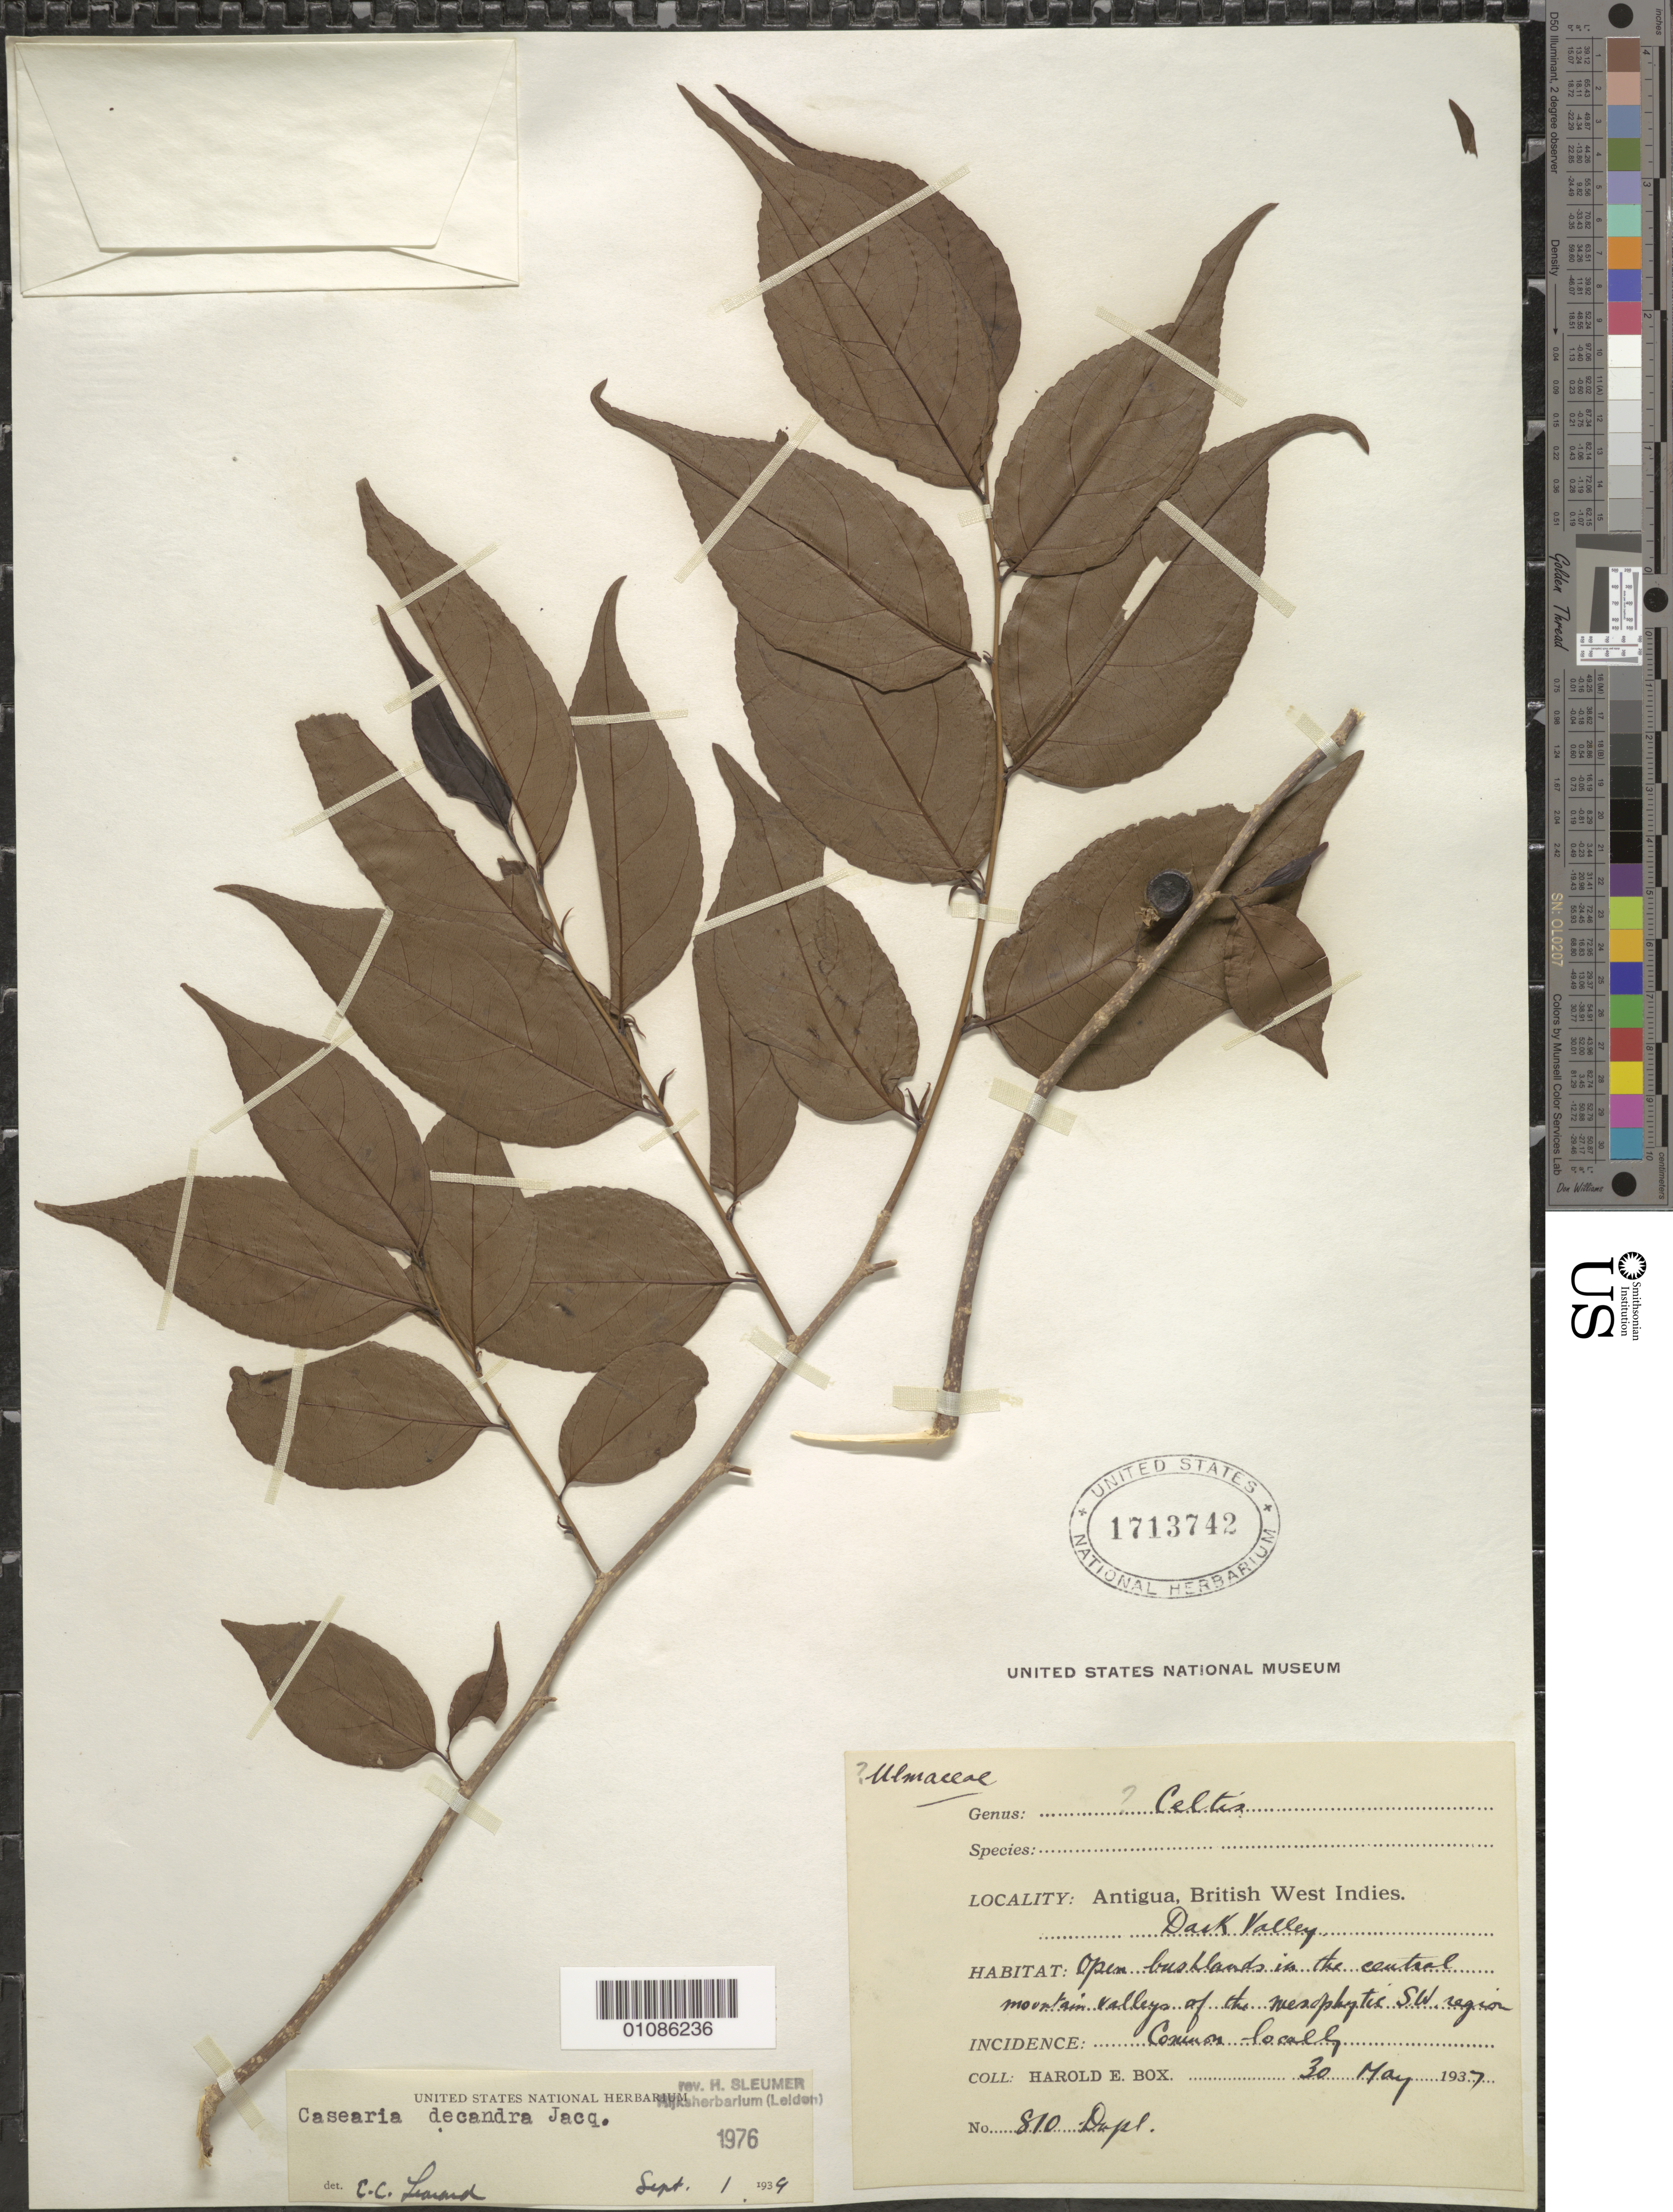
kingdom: Plantae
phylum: Tracheophyta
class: Magnoliopsida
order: Malpighiales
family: Salicaceae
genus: Casearia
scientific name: Casearia decandra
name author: Jacq.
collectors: H. E. Box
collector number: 810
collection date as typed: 30 May 1937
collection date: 1937-05-30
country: Antigua and Barbuda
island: Antigua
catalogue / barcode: US 1713742